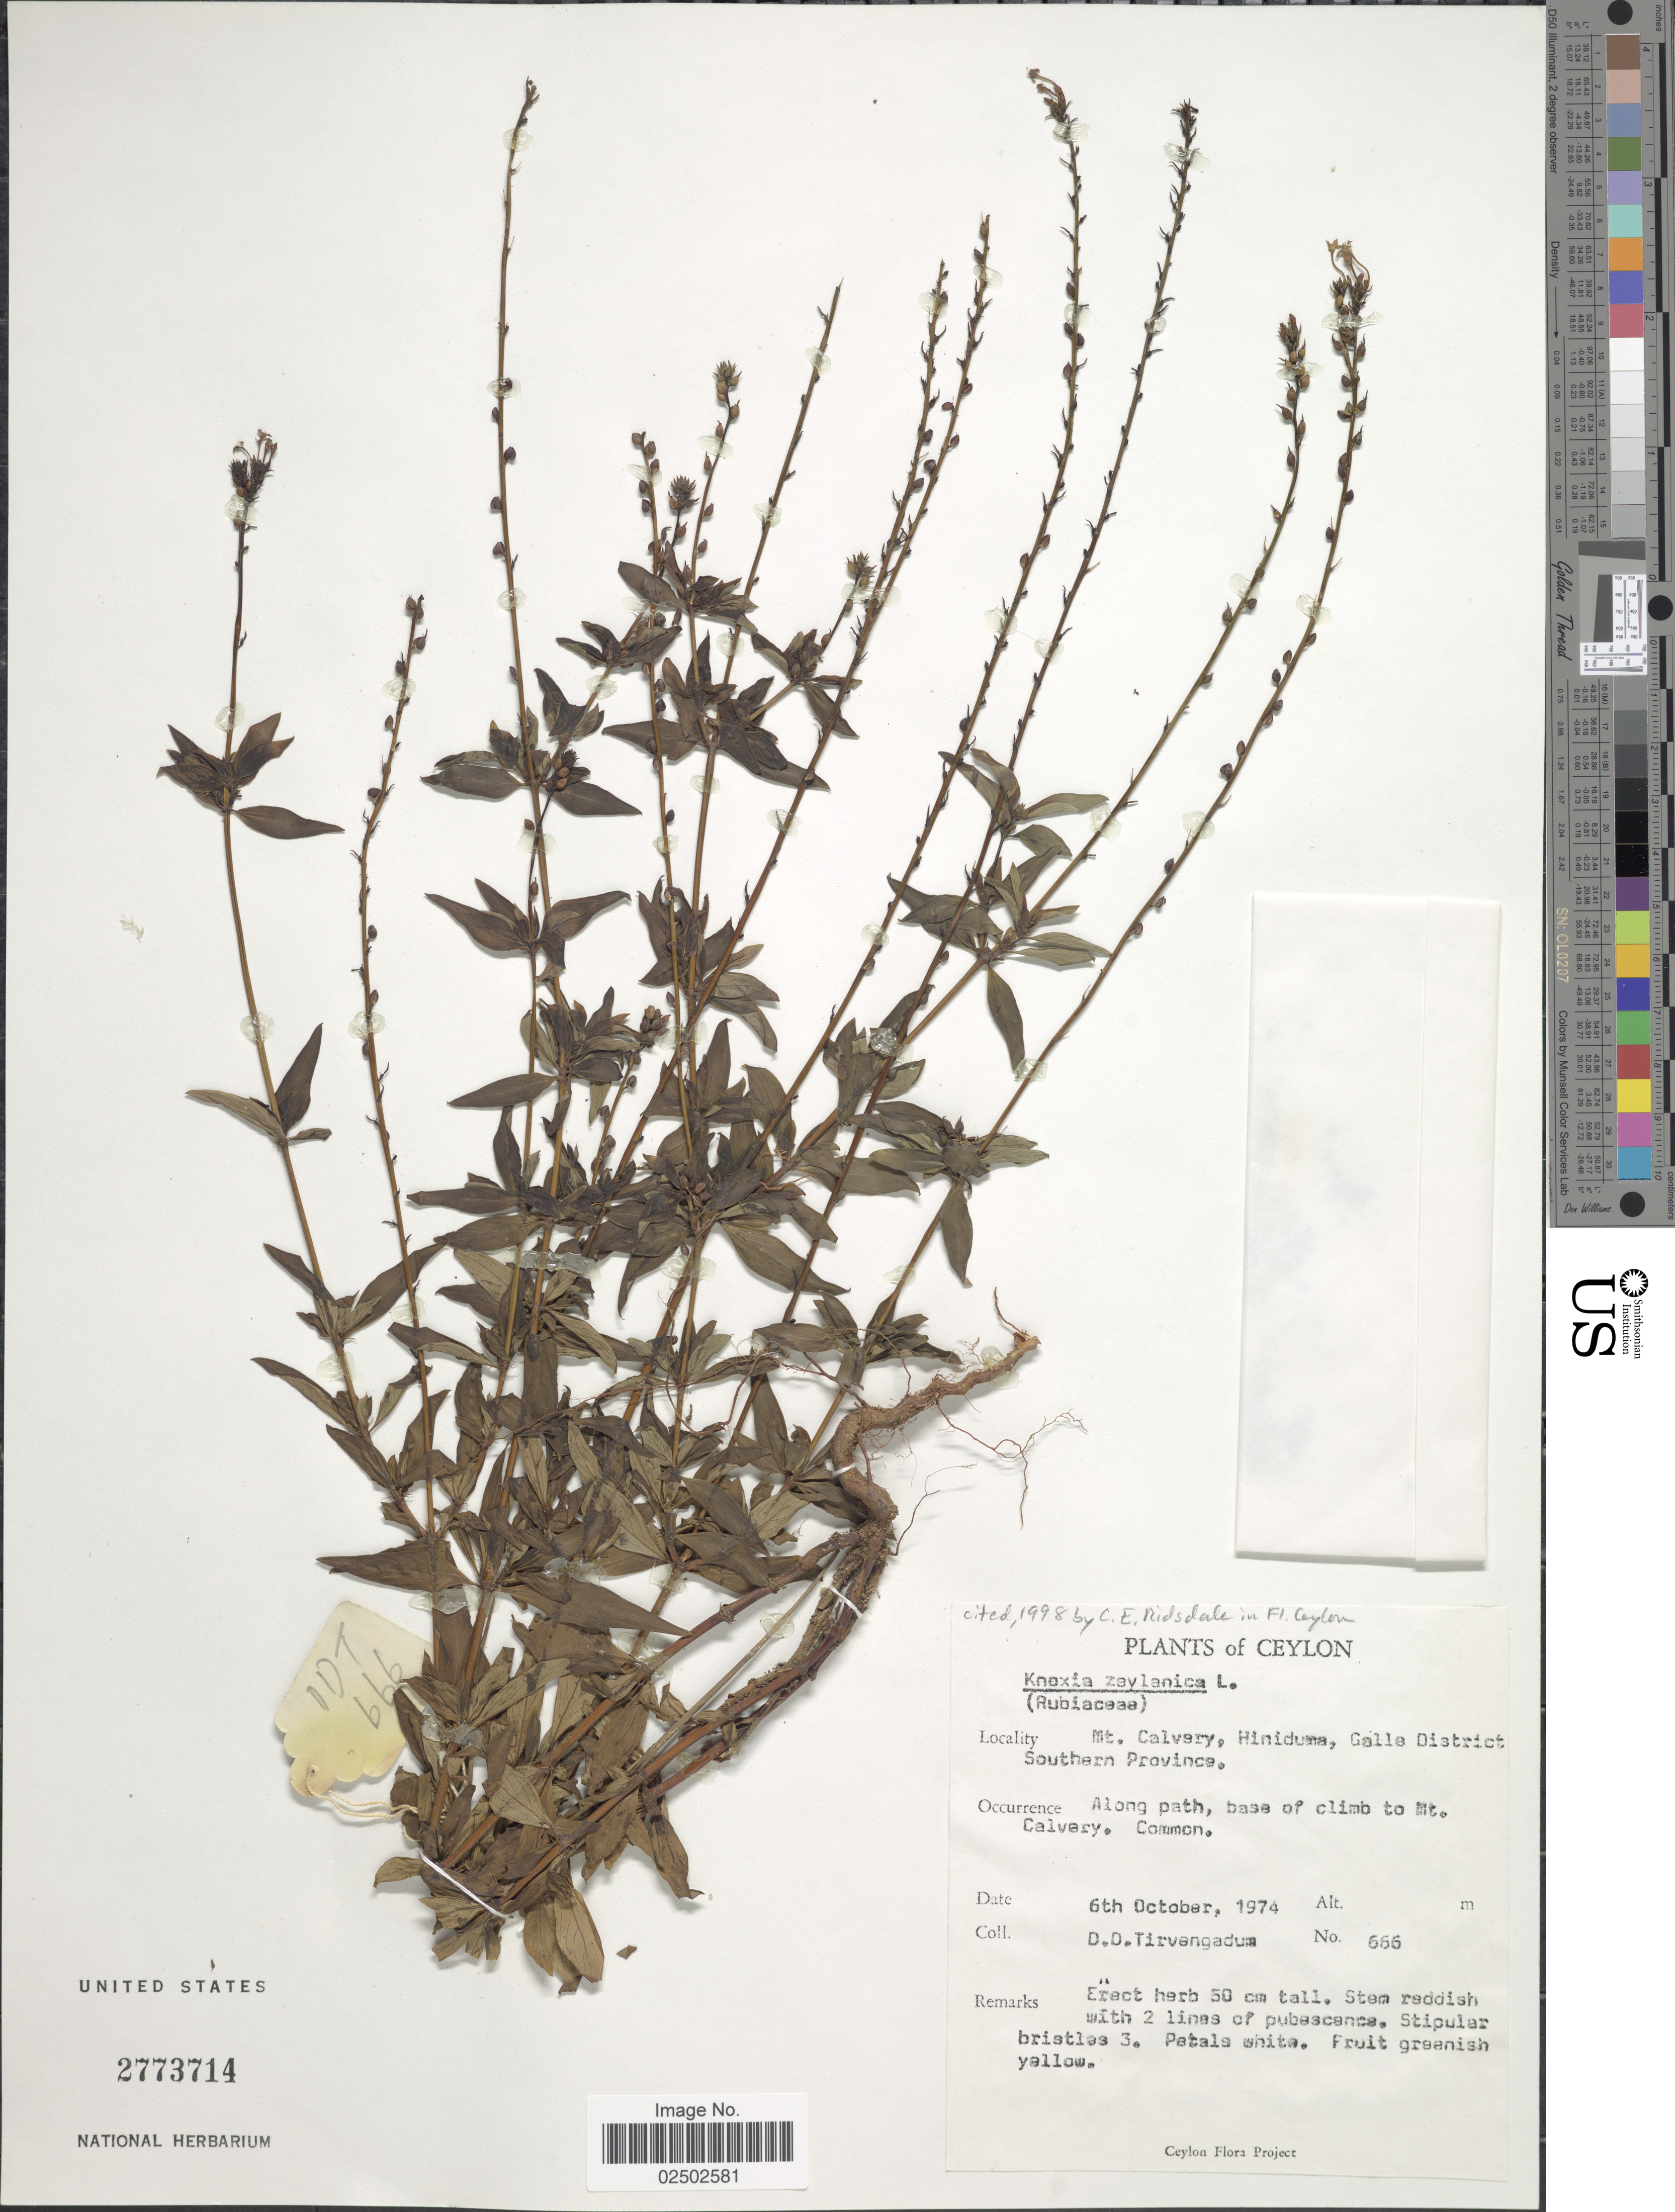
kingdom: Plantae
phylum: Tracheophyta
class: Magnoliopsida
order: Gentianales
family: Rubiaceae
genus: Knoxia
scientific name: Knoxia zeylanica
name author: L.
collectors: D. Tirvengadum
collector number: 666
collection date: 1974-10-06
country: Sri Lanka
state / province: Southern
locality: Ceylon, Mt. Calvery, Hiniduma, Galle District, Along path, base of climb to Mt. Calvery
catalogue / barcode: US 2773714